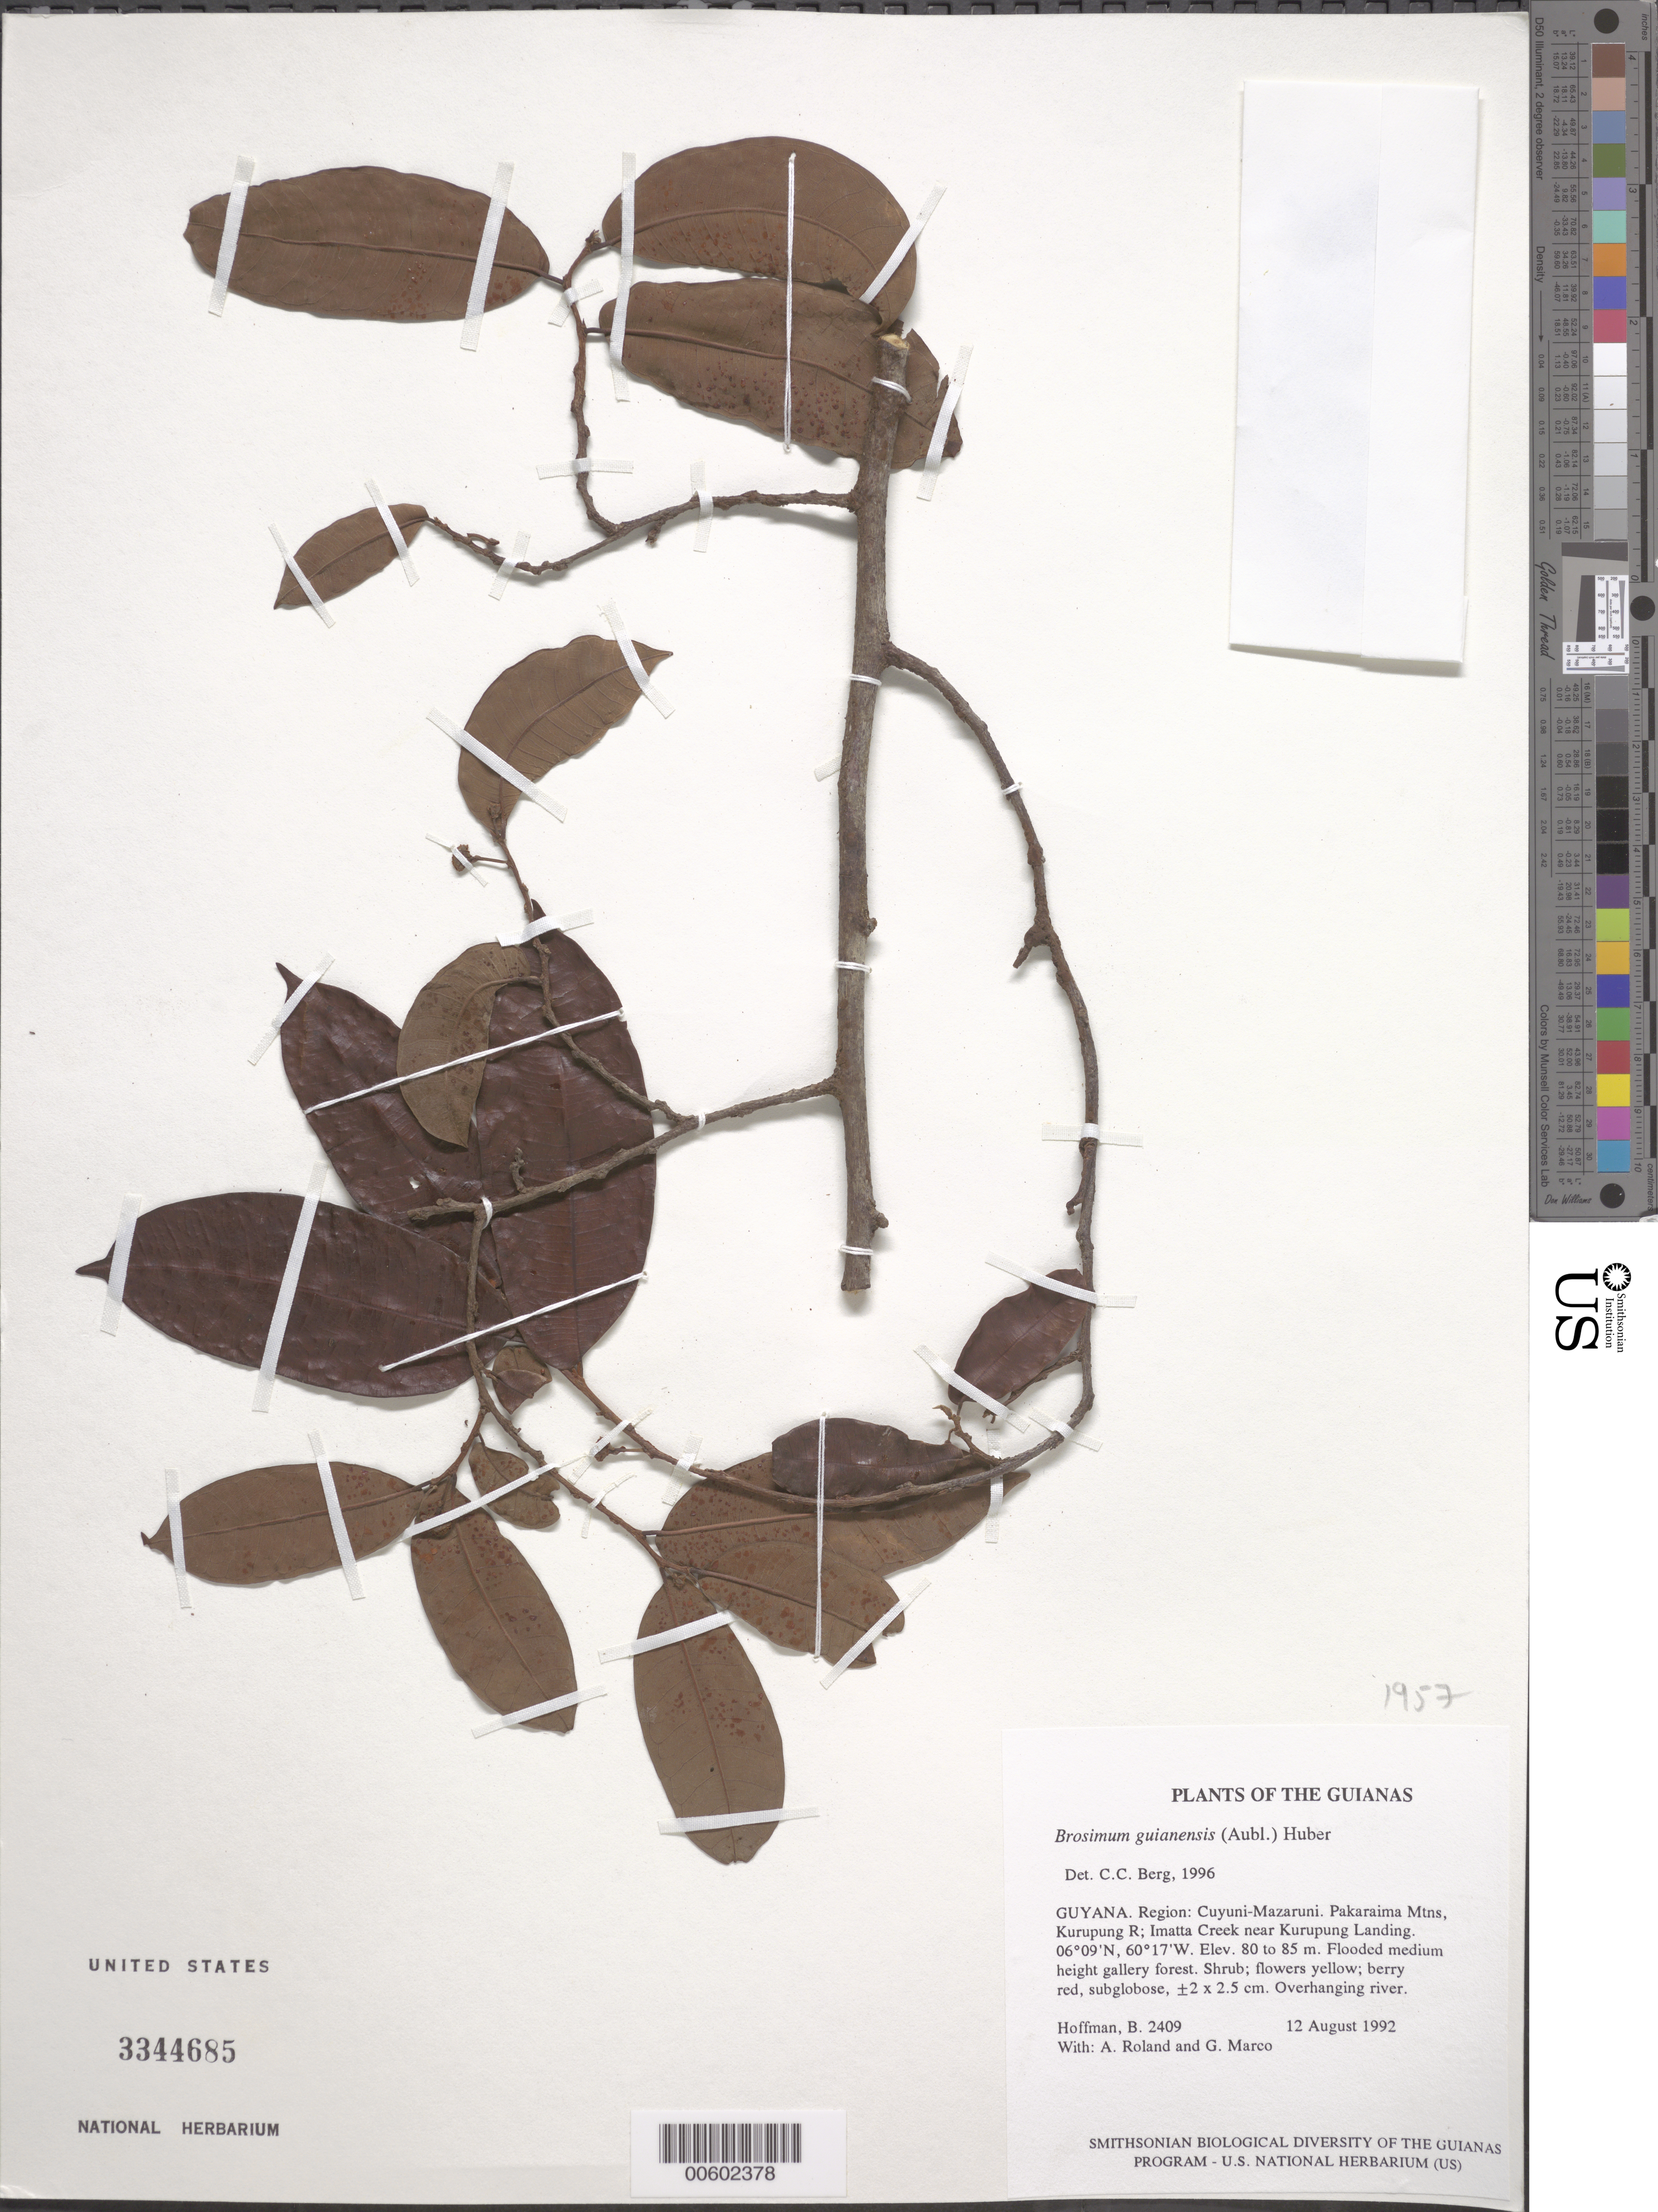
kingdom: Plantae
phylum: Tracheophyta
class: Magnoliopsida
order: Rosales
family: Moraceae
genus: Brosimum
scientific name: Brosimum guianense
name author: (Aubl.) Huber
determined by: Berg, C. C.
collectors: B. Hoffman, E. Roland & G. Marco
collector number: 2409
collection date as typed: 12 August 1992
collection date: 1992-08-12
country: Guyana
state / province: Cuyuni-Mazaruni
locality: Pakaraima Mountains, Kurupung River; Imatta Creek, near Kurupung Landing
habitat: Flooded medium height gallery forest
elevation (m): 80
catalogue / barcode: US 3344685